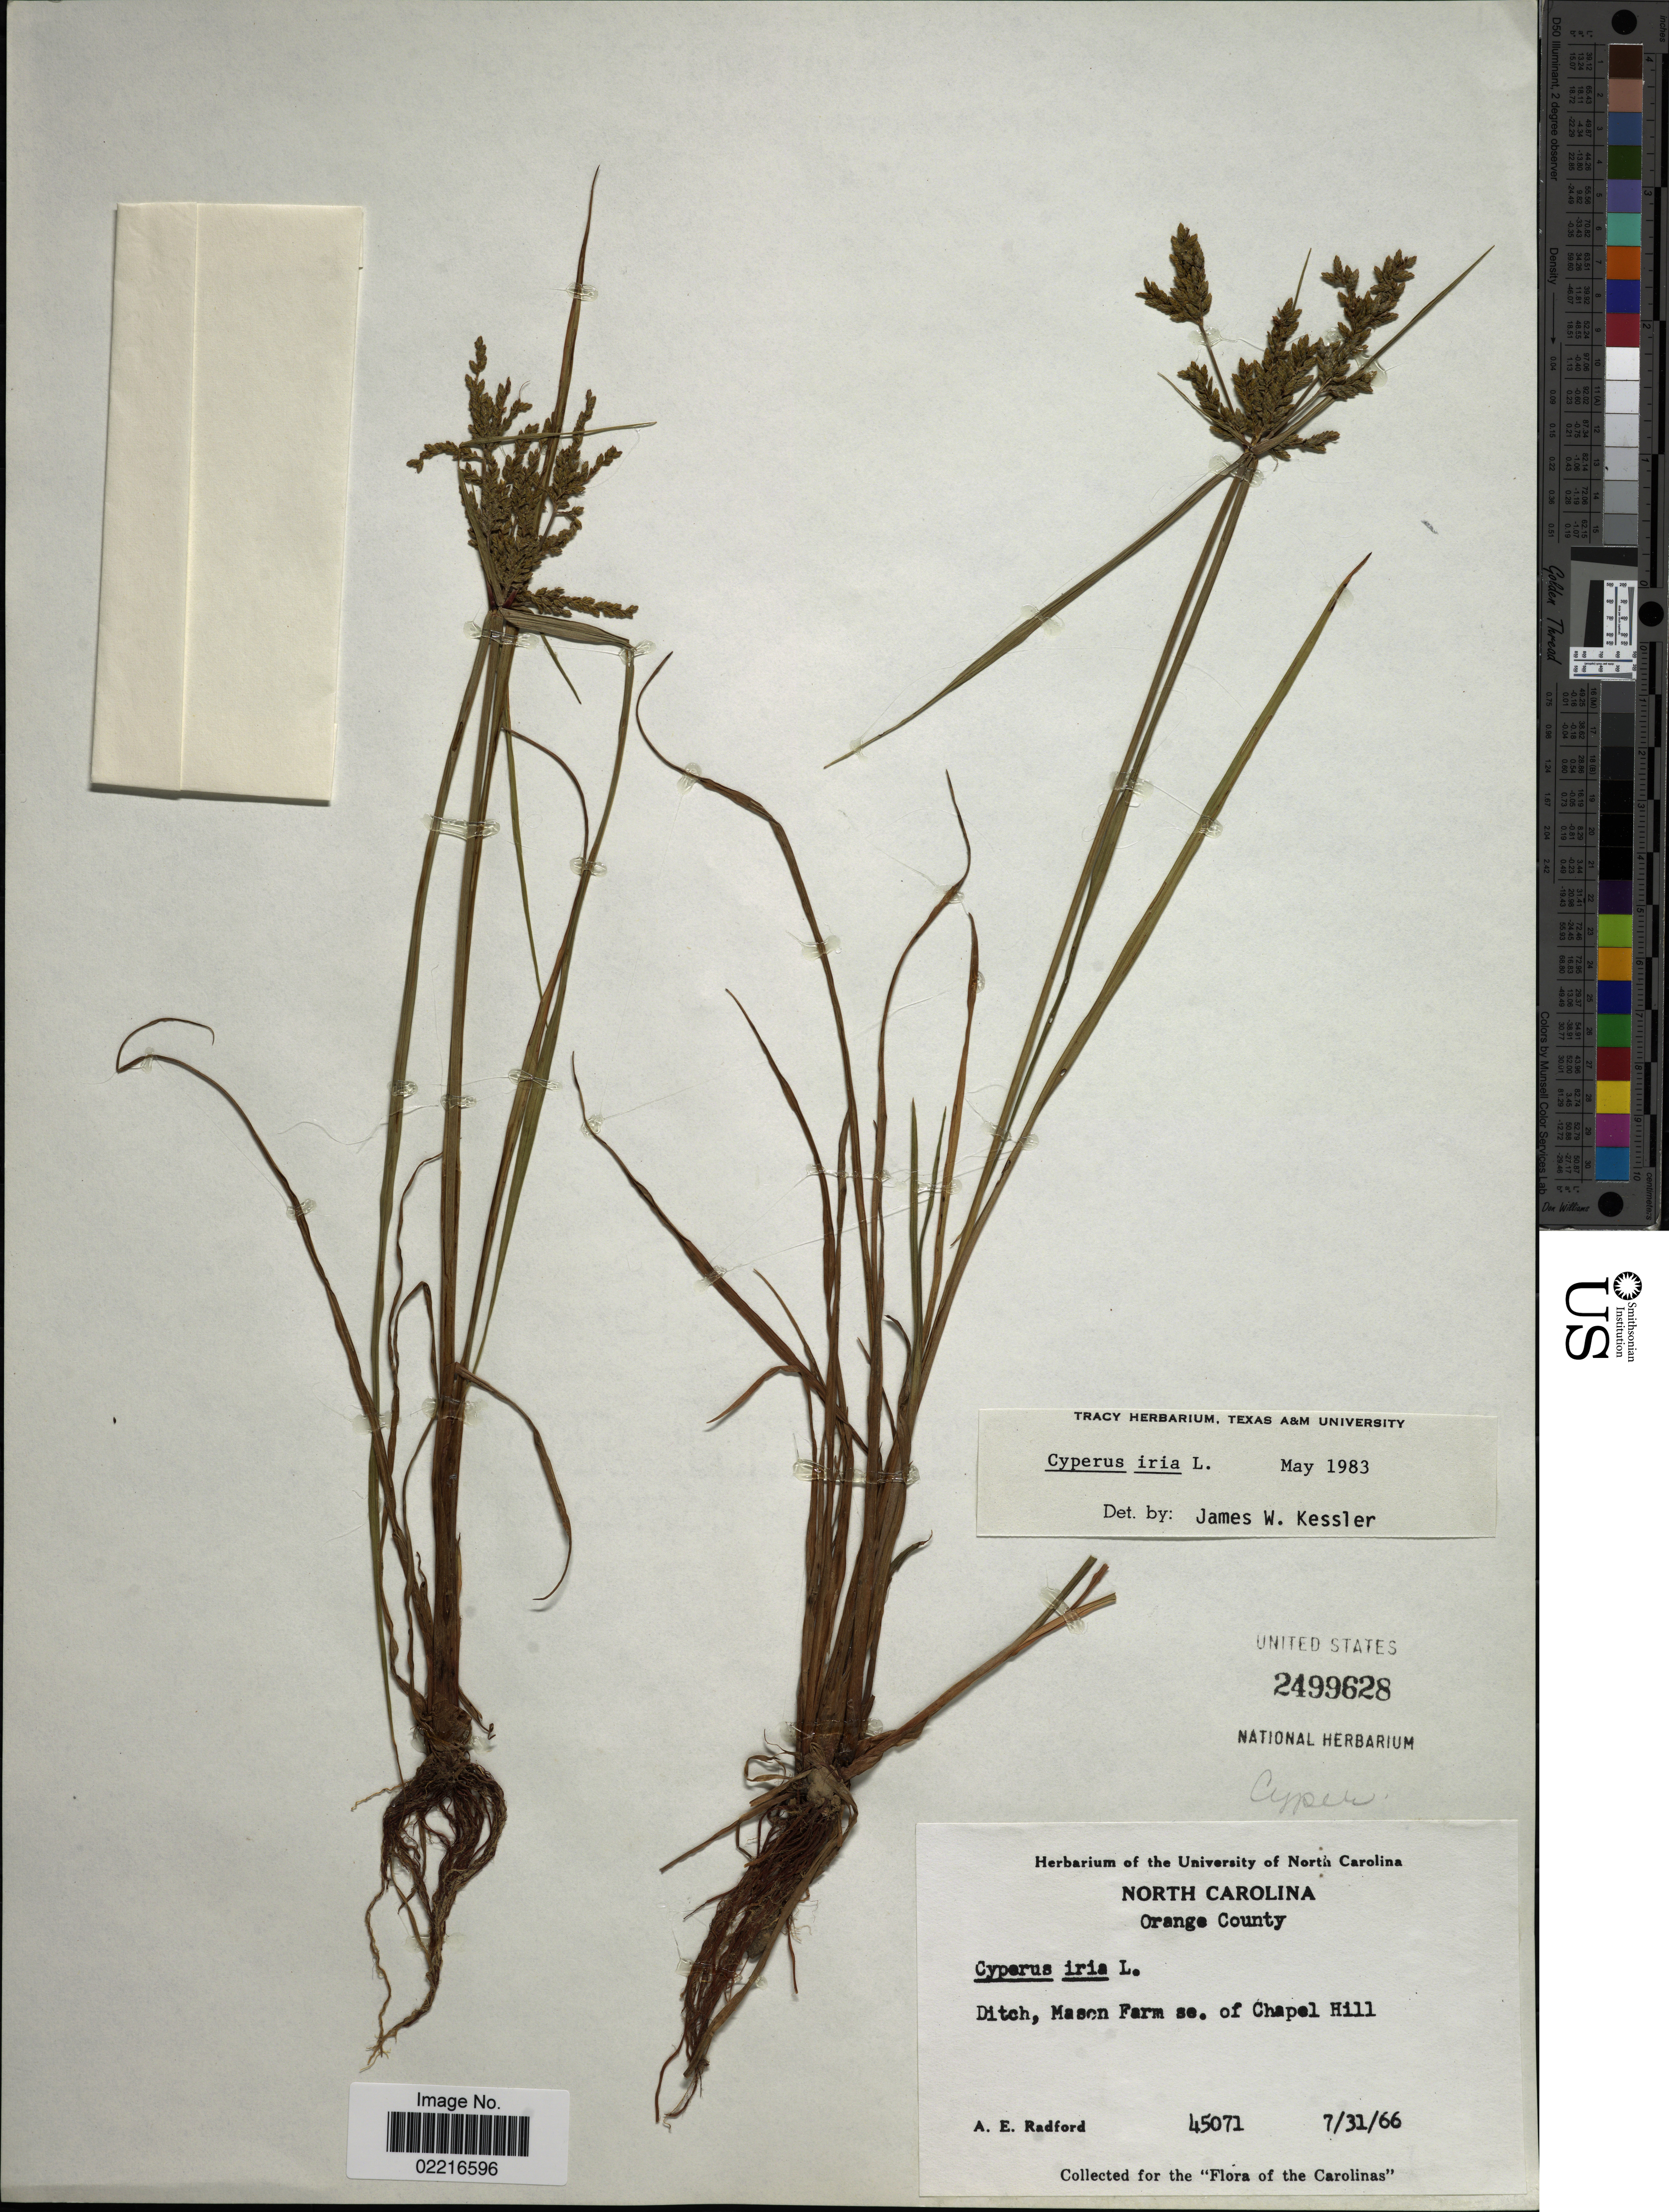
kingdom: Plantae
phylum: Tracheophyta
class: Liliopsida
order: Poales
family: Cyperaceae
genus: Cyperus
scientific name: Cyperus iria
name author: L.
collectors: A. E. Radford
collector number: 45071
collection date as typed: Transcribed d/m/y: 31/7/66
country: United States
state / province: North Carolina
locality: Mason Farm se. of Chapel Hill, Orange County, Carolinas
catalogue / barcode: US 2499628